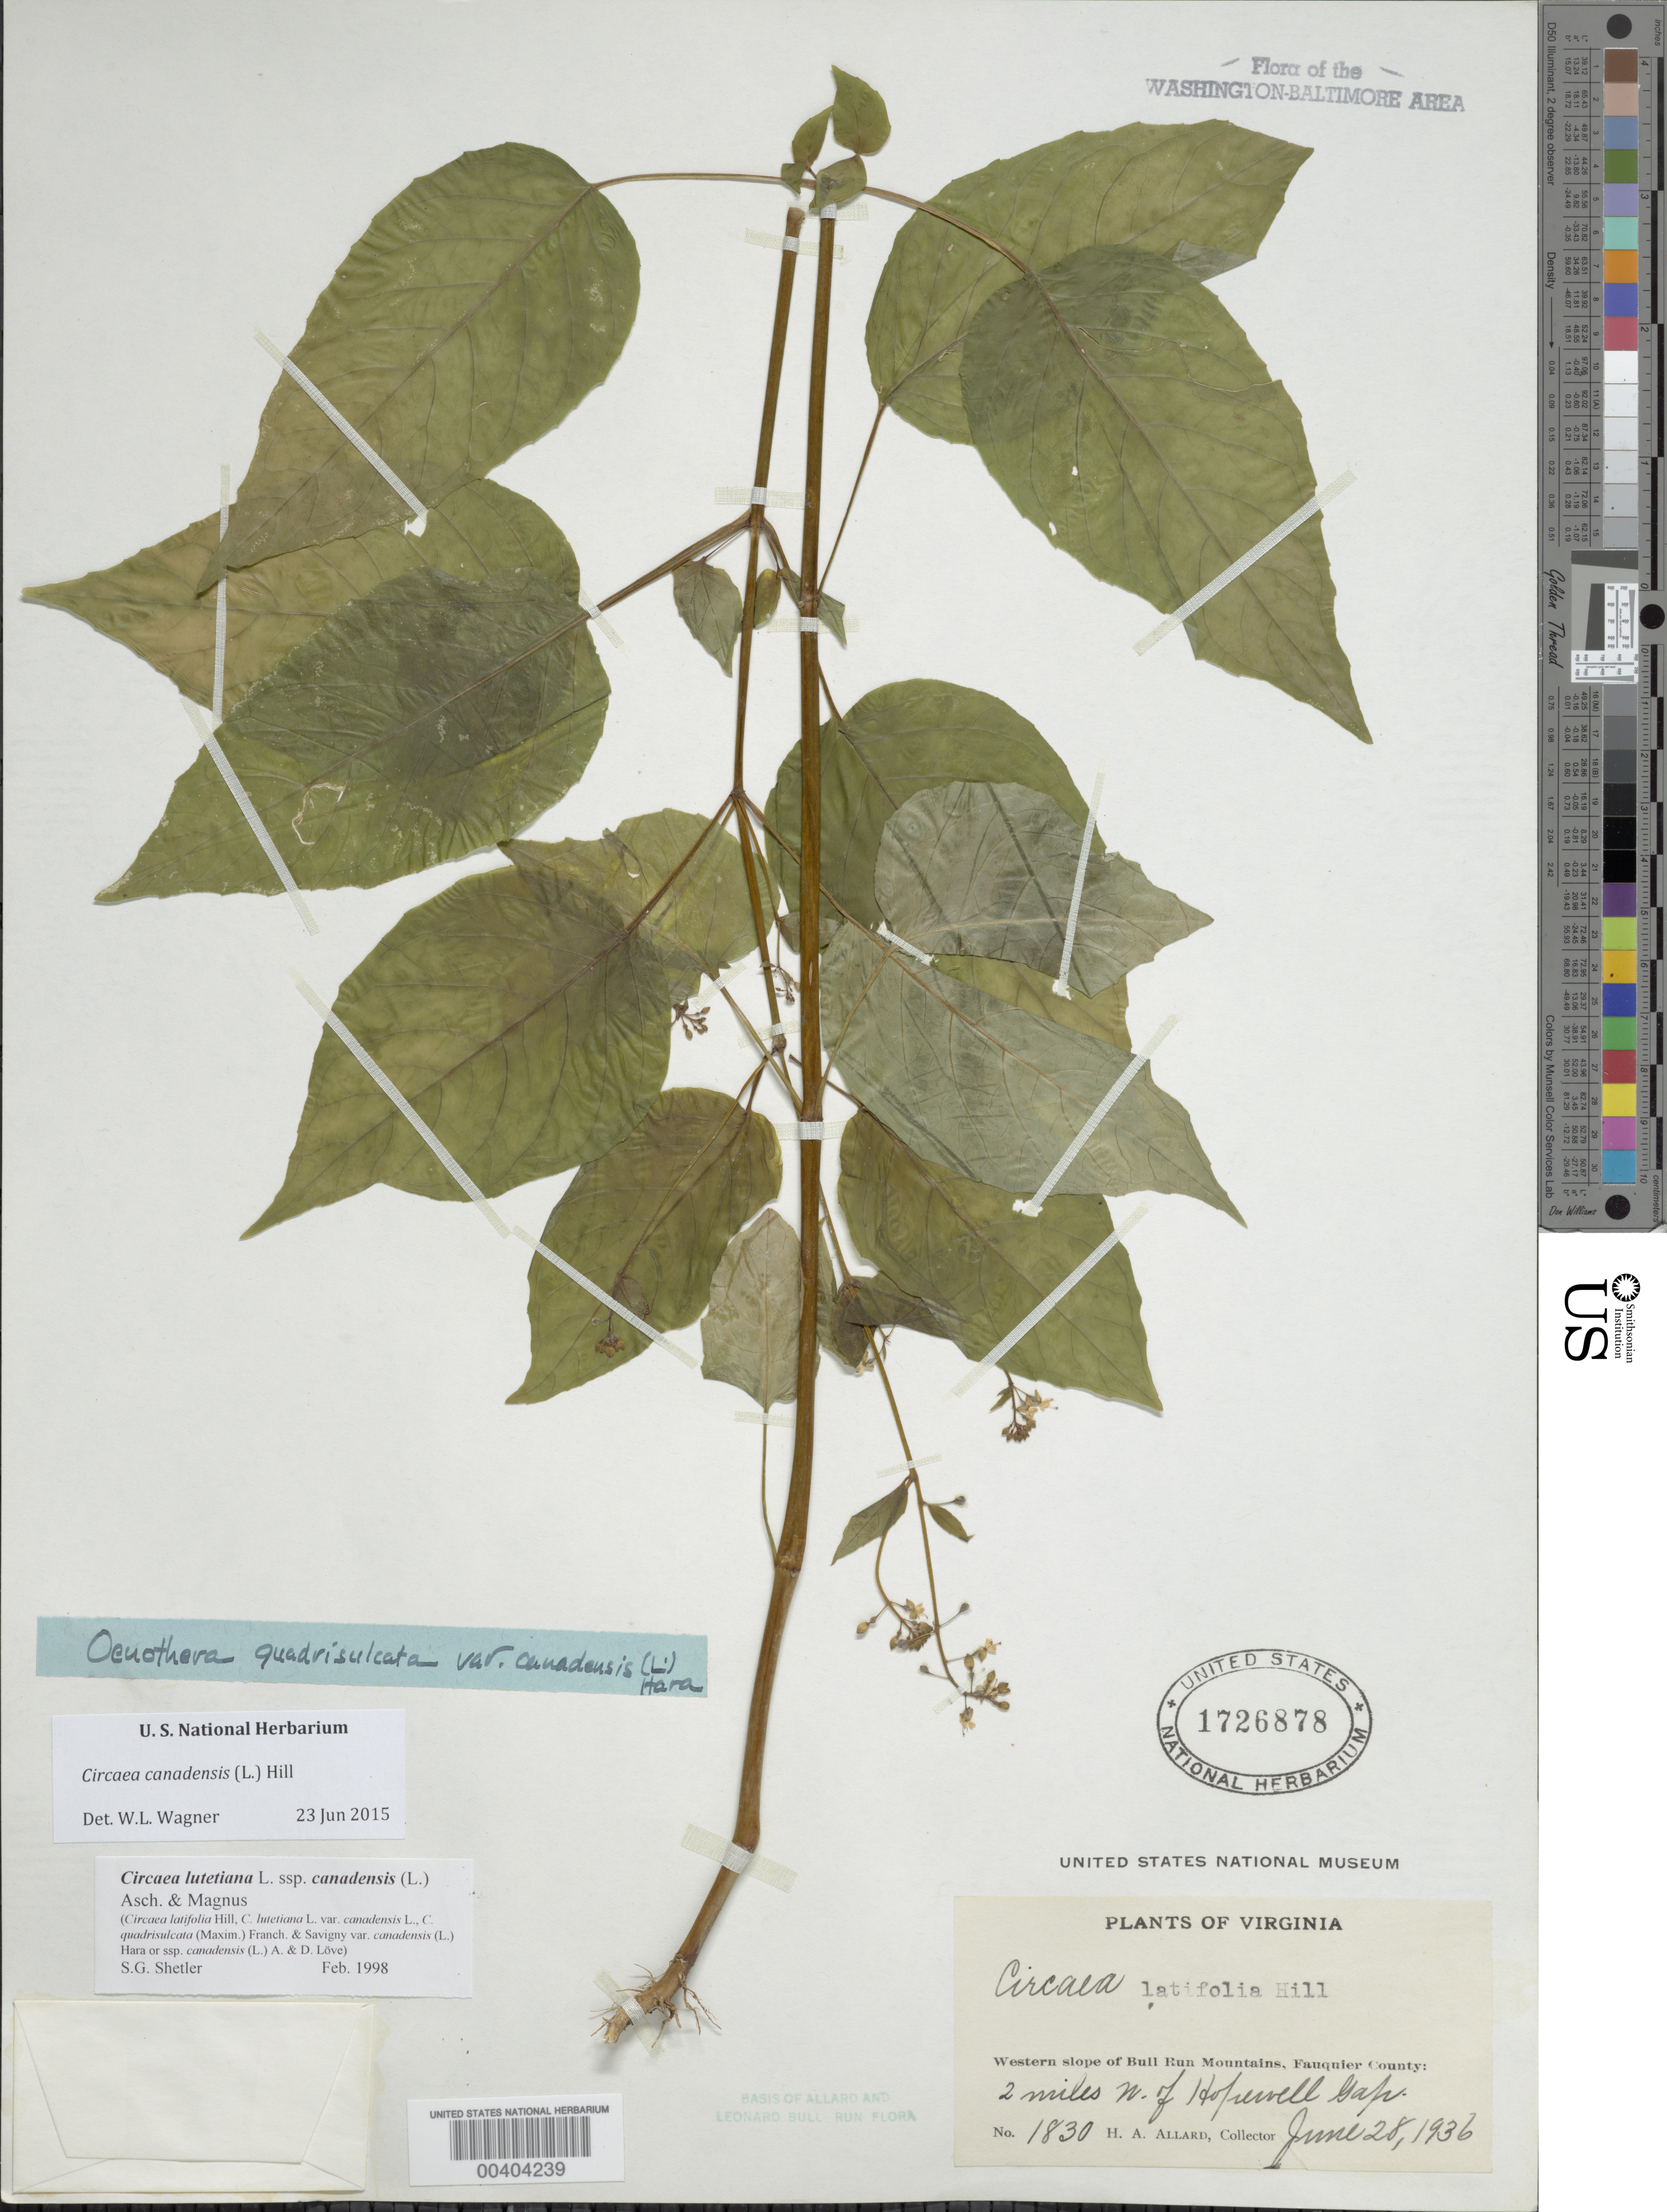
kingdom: Plantae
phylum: Tracheophyta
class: Magnoliopsida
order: Myrtales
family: Onagraceae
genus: Circaea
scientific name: Circaea canadensis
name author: (L.) Hill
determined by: Wagner, W. L., (BOT), Smithsonian Institution - National Museum of Natural History (UNITED STATES)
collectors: H. A. Allard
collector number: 1830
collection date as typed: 28 Jun 1936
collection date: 1936-06-28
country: United States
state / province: Virginia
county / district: Fauquier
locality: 2 mi. N of Hopewell Gap, western slope of Bull Run Mountains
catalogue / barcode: US 1726878